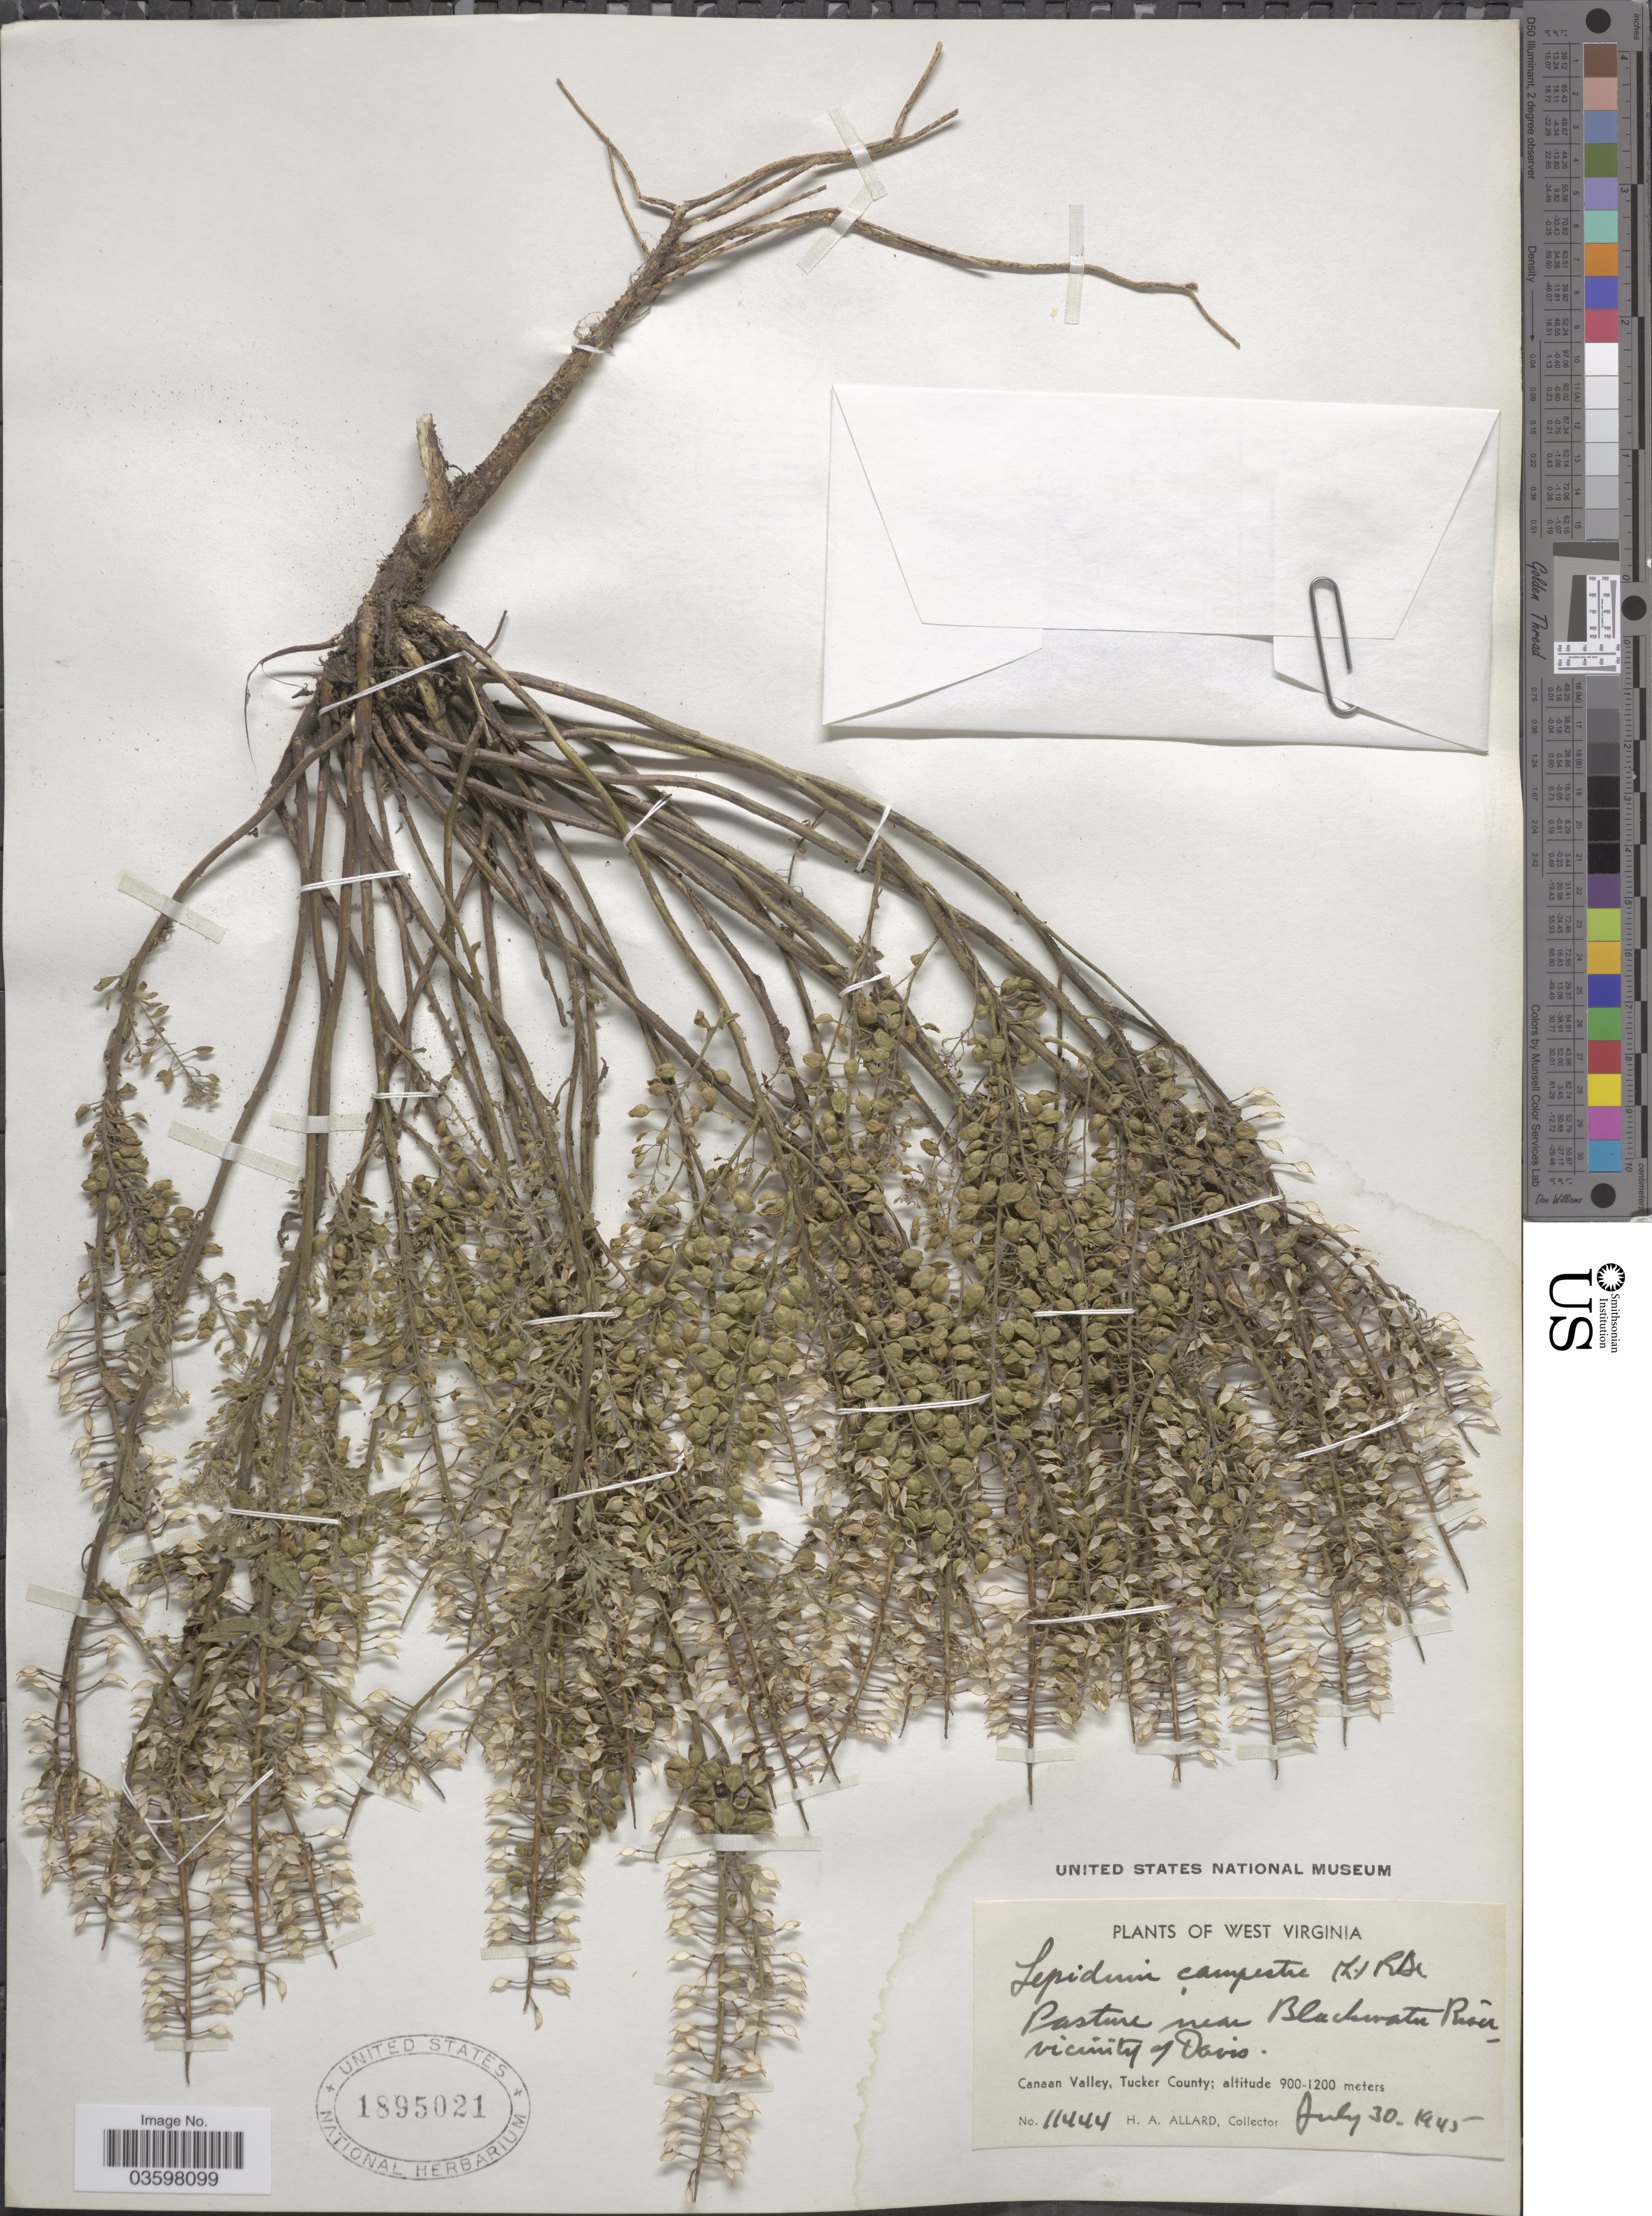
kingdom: Plantae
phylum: Tracheophyta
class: Magnoliopsida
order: Brassicales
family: Brassicaceae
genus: Lepidium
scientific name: Lepidium campestre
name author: (L.) W.T. Aiton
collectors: H. A. Allard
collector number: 11444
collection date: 1945-07-30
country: United States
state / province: West Virginia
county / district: Tucker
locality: Pasture near Blackwater River, vicinity of Davis. Canaan Valley, Tucker County.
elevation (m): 900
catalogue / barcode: US 1895021